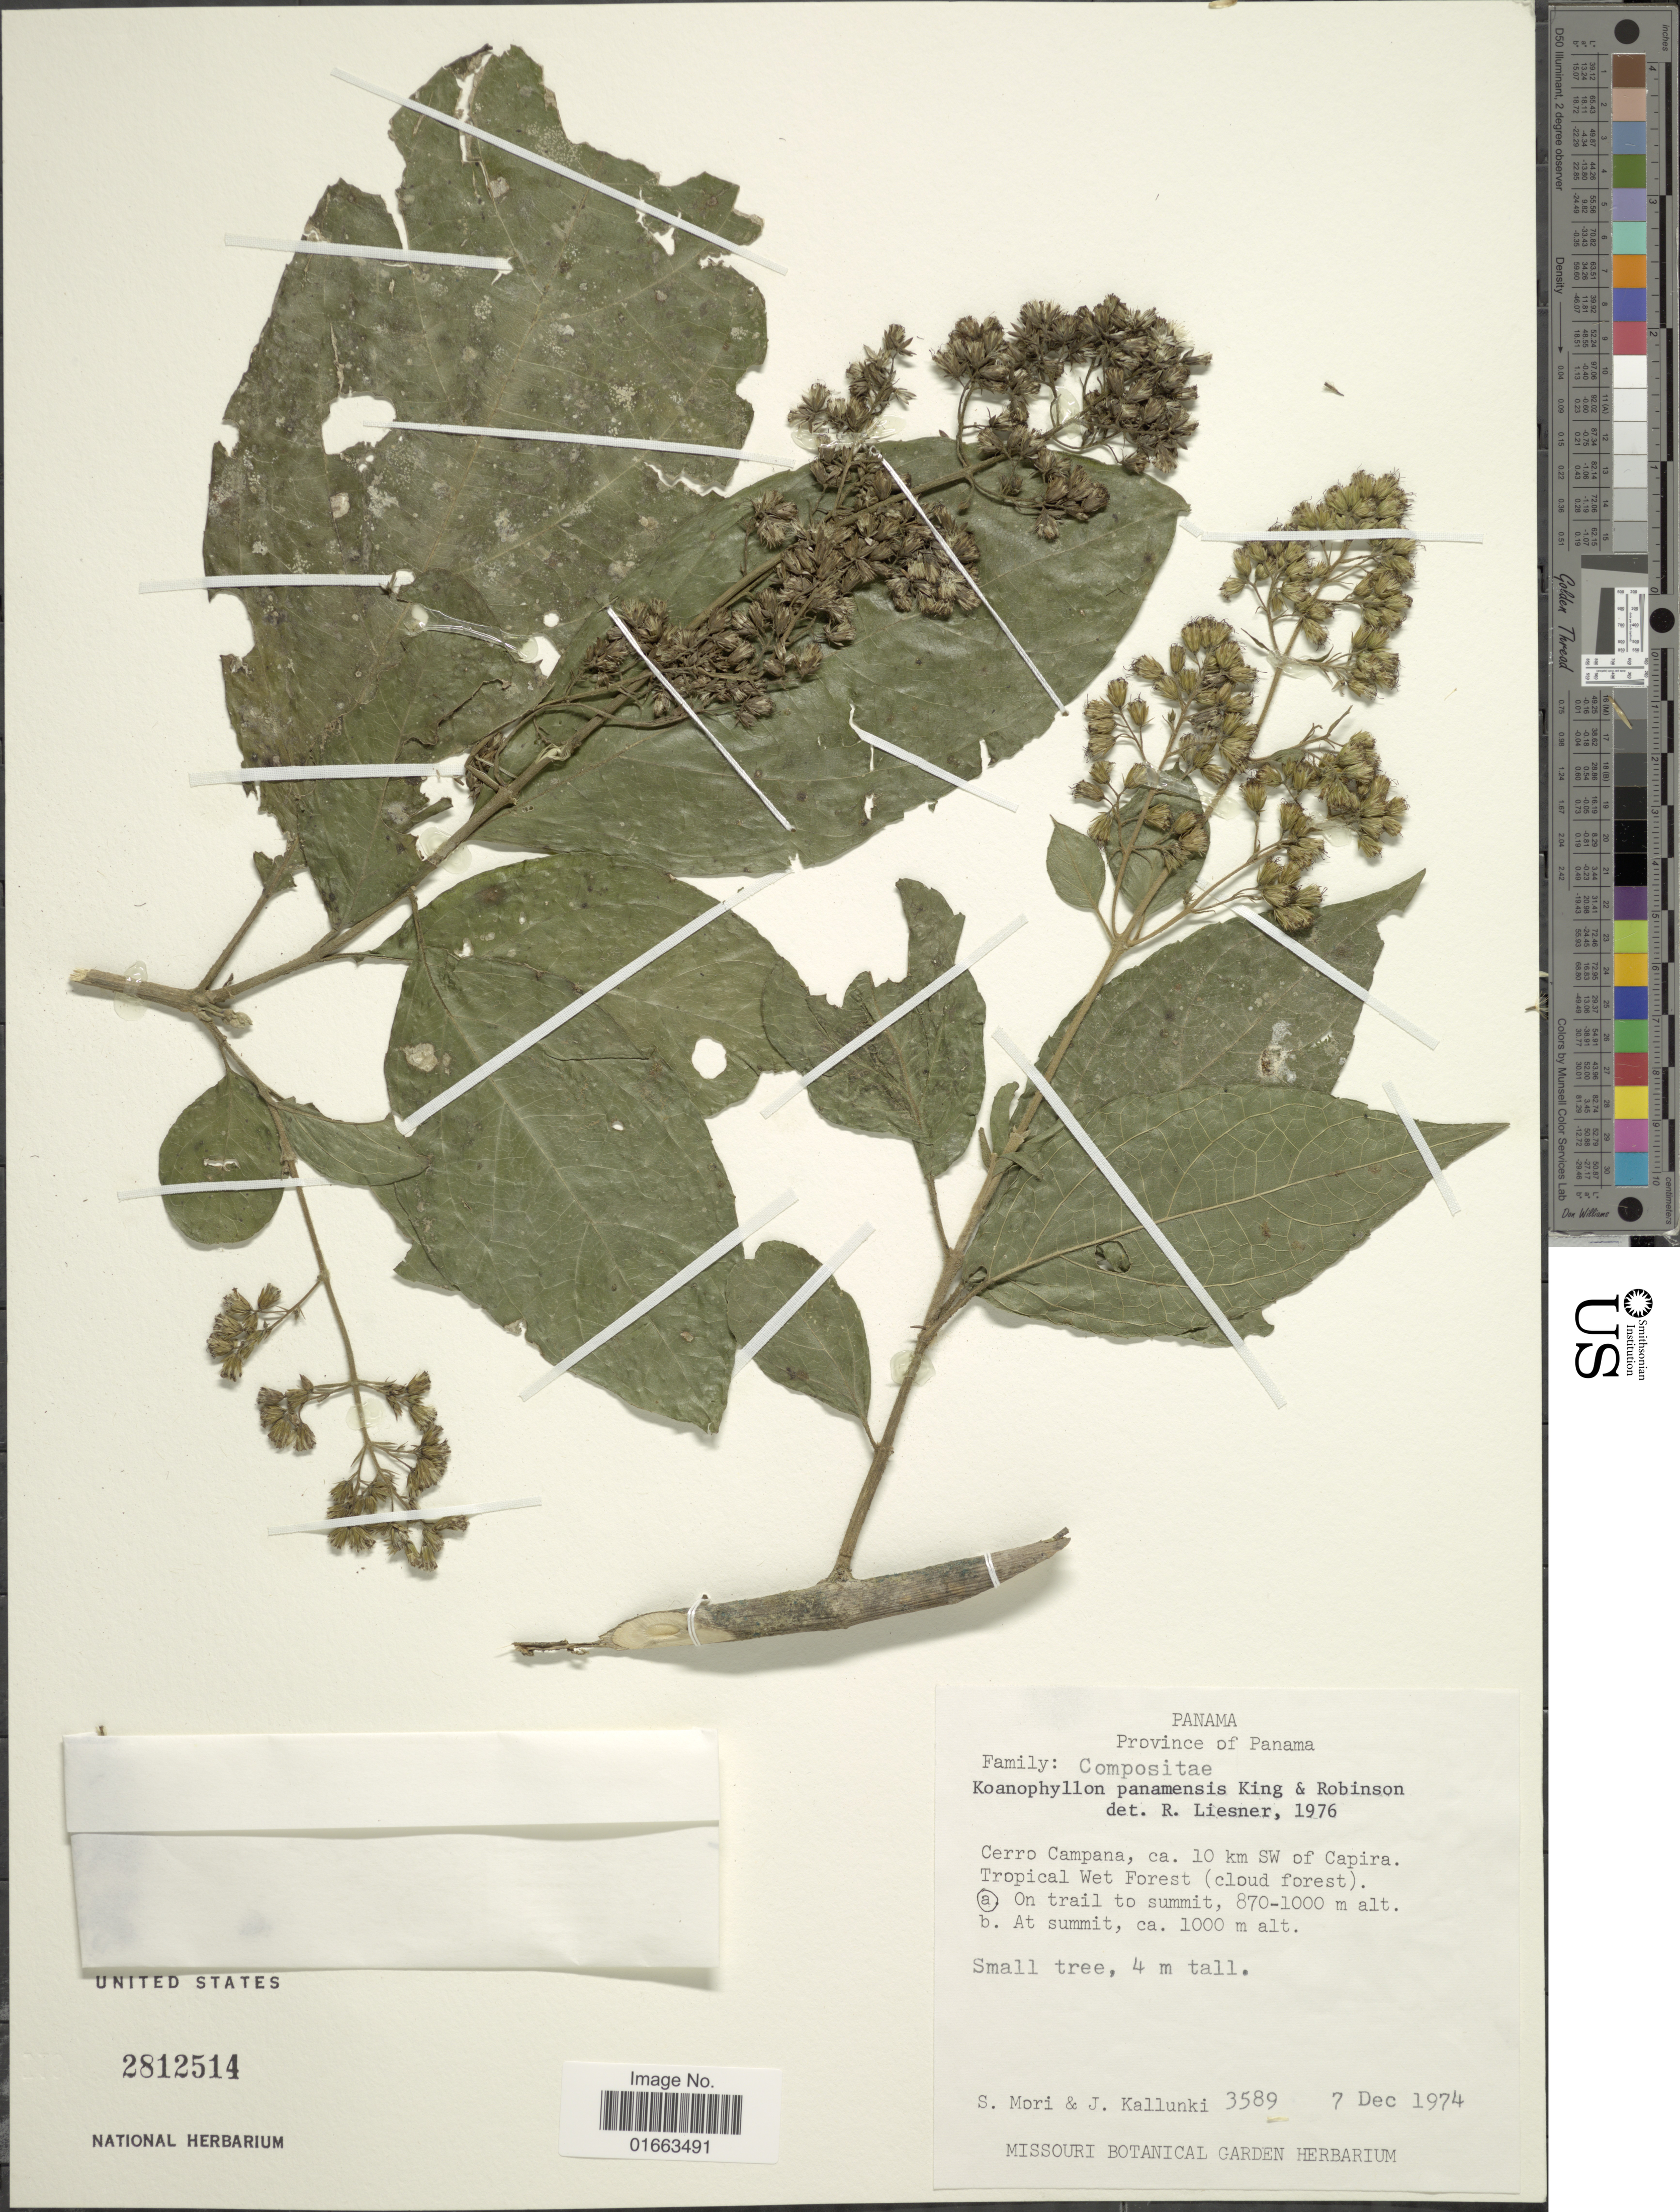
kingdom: Plantae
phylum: Tracheophyta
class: Magnoliopsida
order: Asterales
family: Asteraceae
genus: Koanophyllon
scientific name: Koanophyllon panamensis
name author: R.M. King & H. Rob.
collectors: S. Mori & J. Kallunki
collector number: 3589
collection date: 1974-12-07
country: Panama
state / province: Panamá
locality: Cerro Campana, ca. 10 km SW of Capira, Tropical Wet Forest (cloud forest), on trail to summit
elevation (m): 870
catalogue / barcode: US 2812514